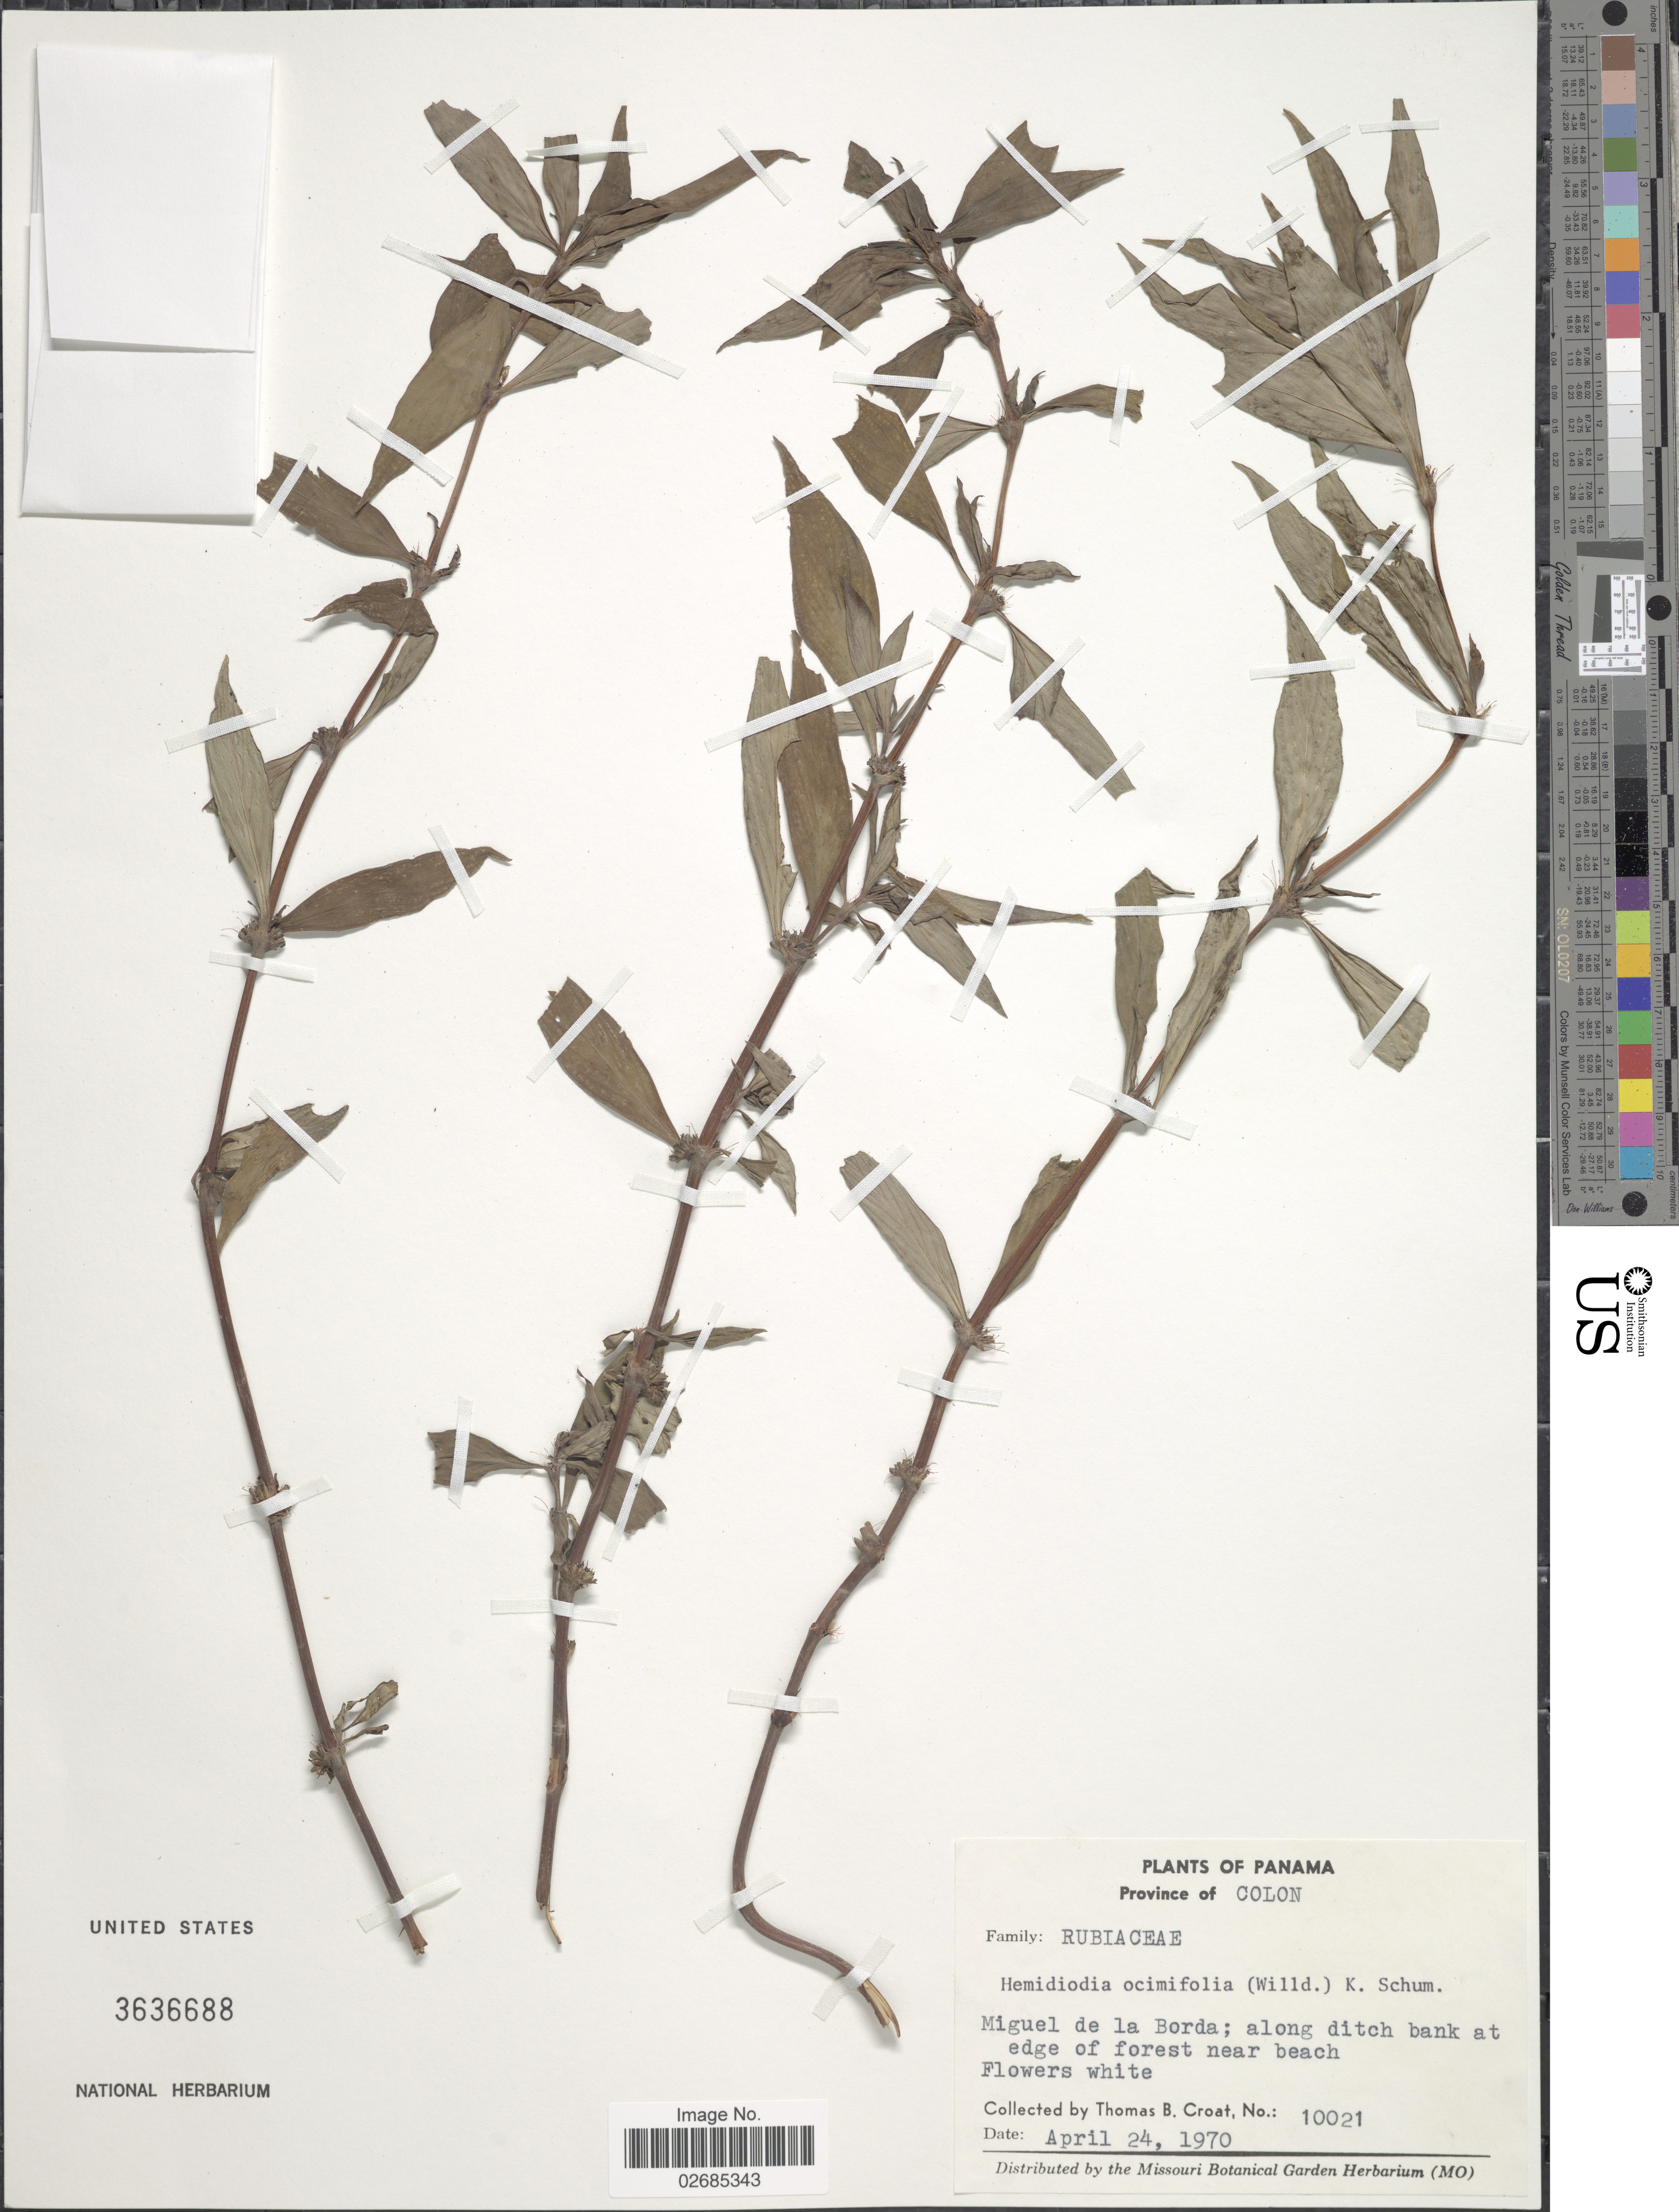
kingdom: Plantae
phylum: Tracheophyta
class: Magnoliopsida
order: Gentianales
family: Rubiaceae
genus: Hemidiodia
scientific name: Hemidiodia ocimifolia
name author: (Willd.) K. Schum.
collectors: T. B. Croat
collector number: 10021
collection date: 1970-04-24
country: Panama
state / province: Colón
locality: Miguel de la Borda; along ditch bank at edge of forest near beach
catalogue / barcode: US 3636688